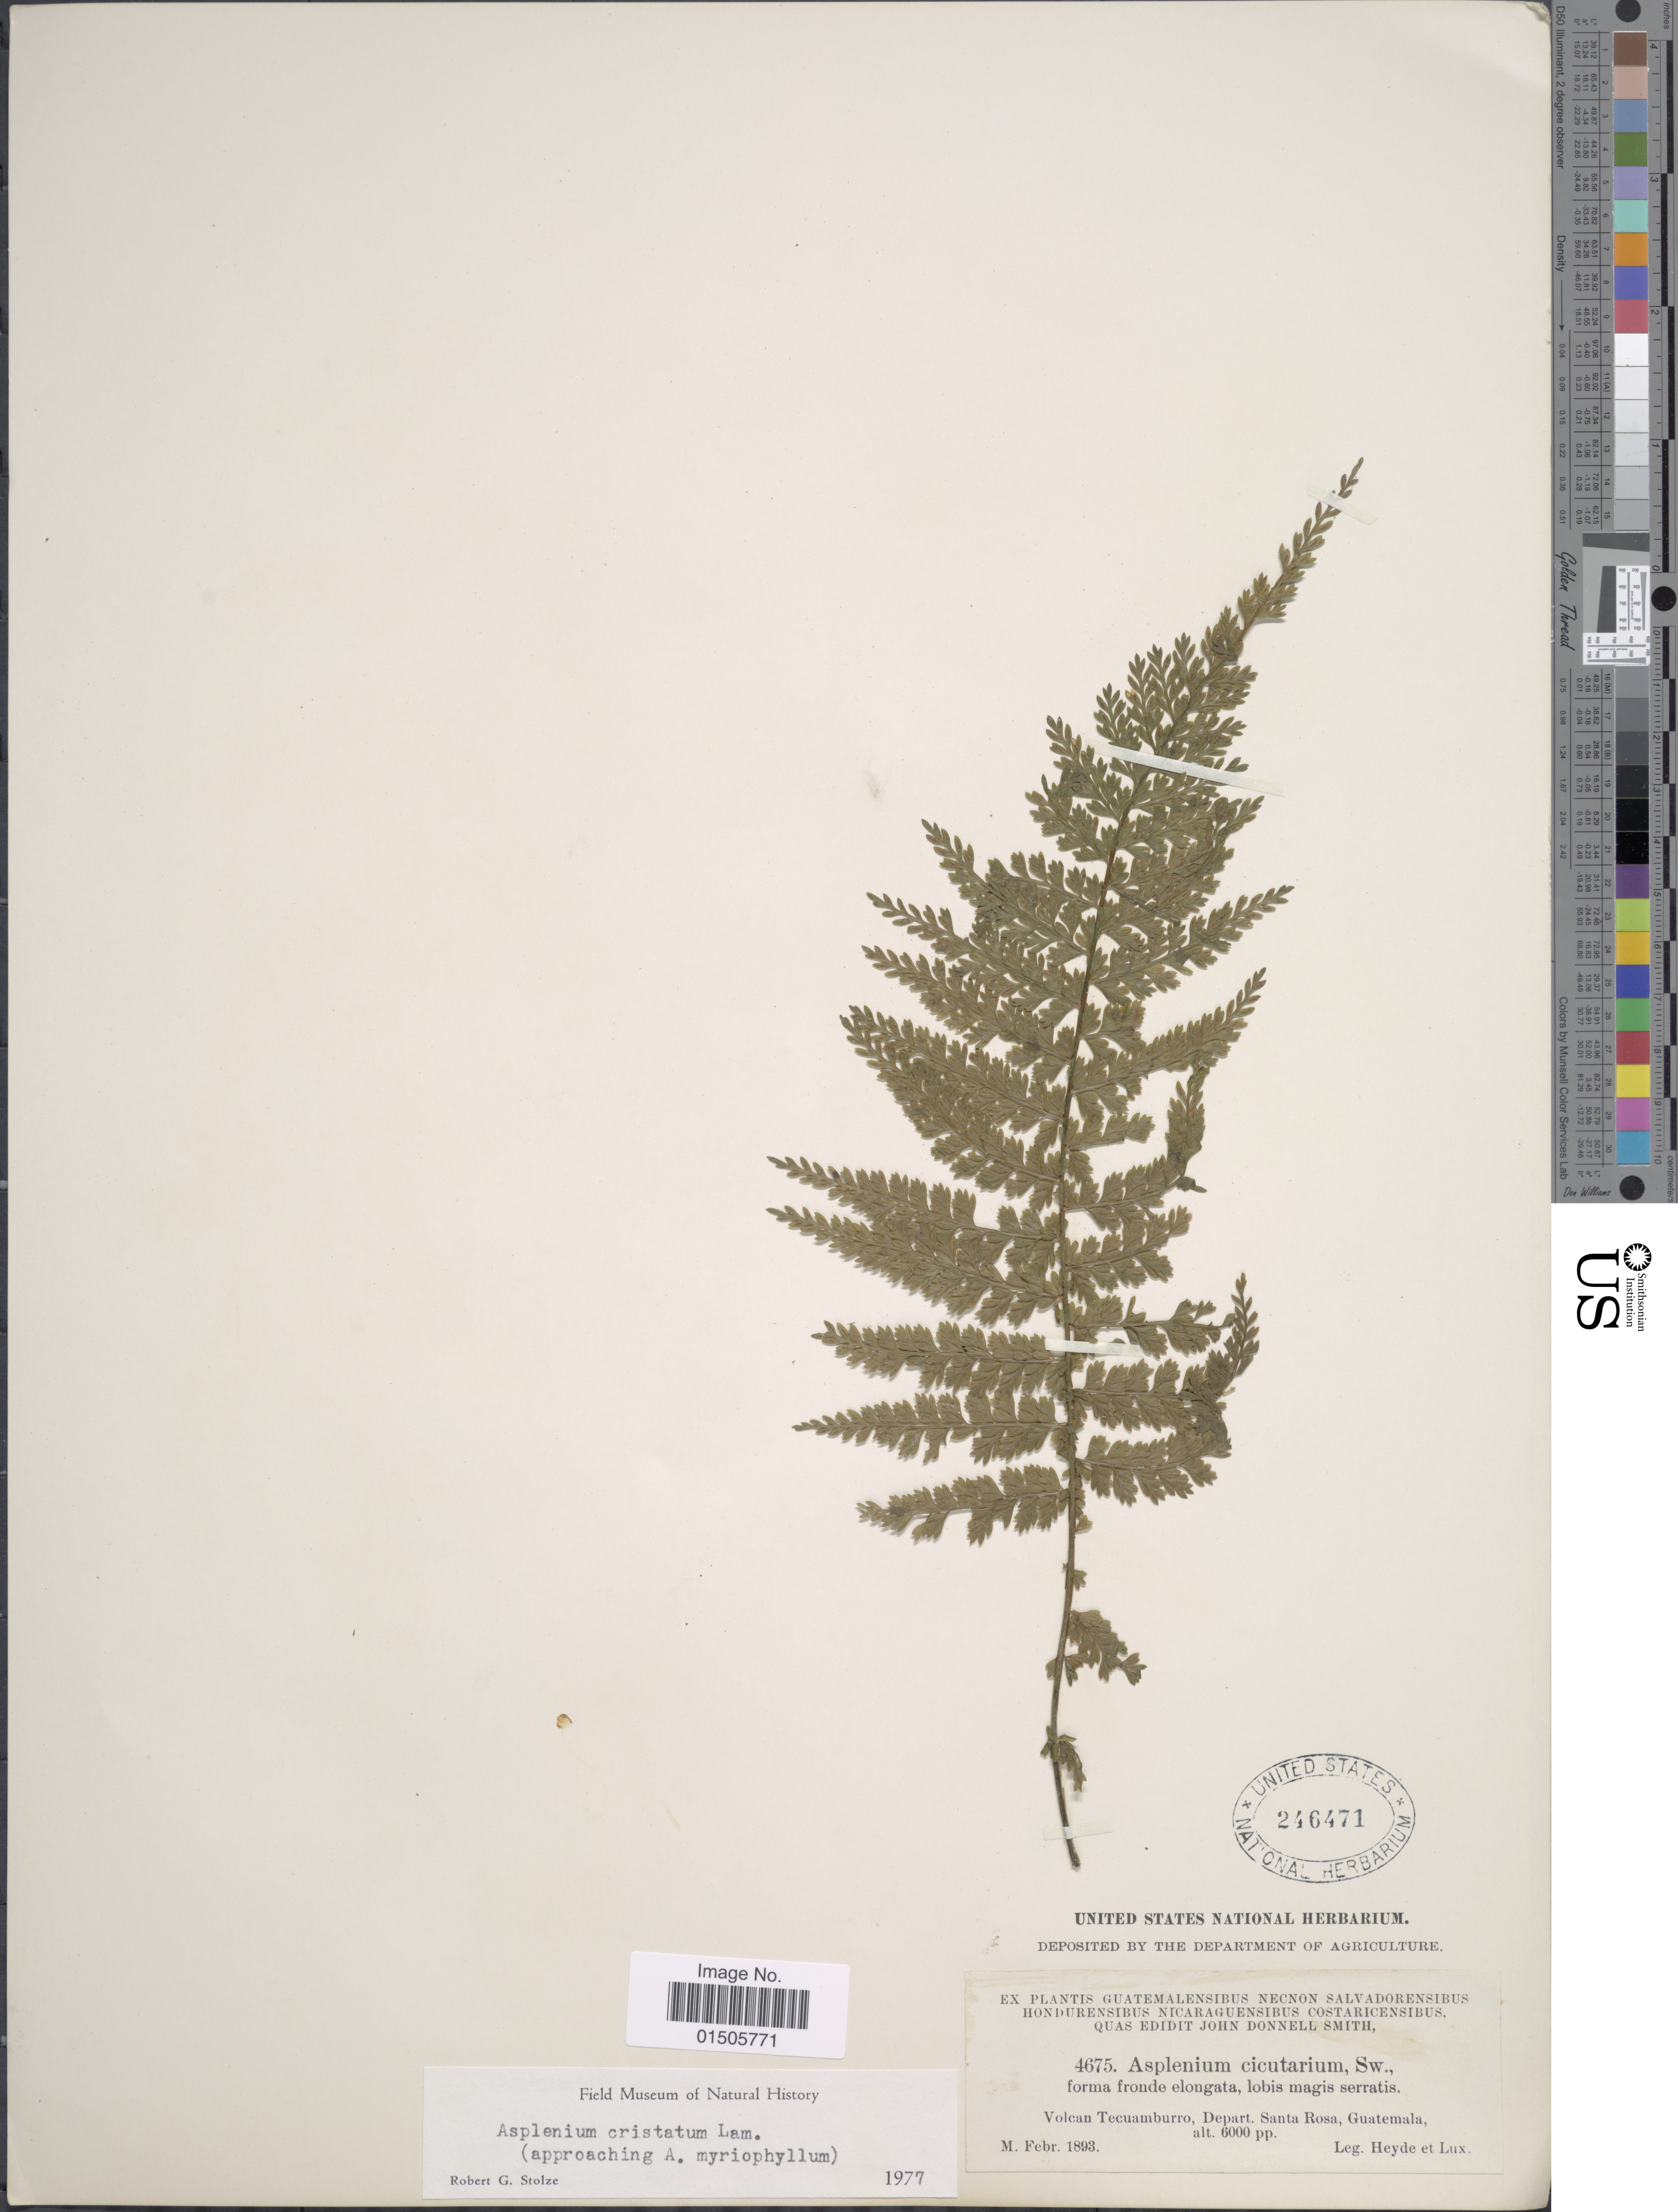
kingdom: Plantae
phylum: Tracheophyta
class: Polypodiopsida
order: Polypodiales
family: Aspleniaceae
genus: Asplenium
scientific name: Asplenium cristatum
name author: Lam.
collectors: Heyde & Lux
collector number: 4675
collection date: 1893-02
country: Guatemala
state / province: Santa Rosa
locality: Volcan Tecuamburro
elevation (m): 1829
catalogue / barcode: US 246471